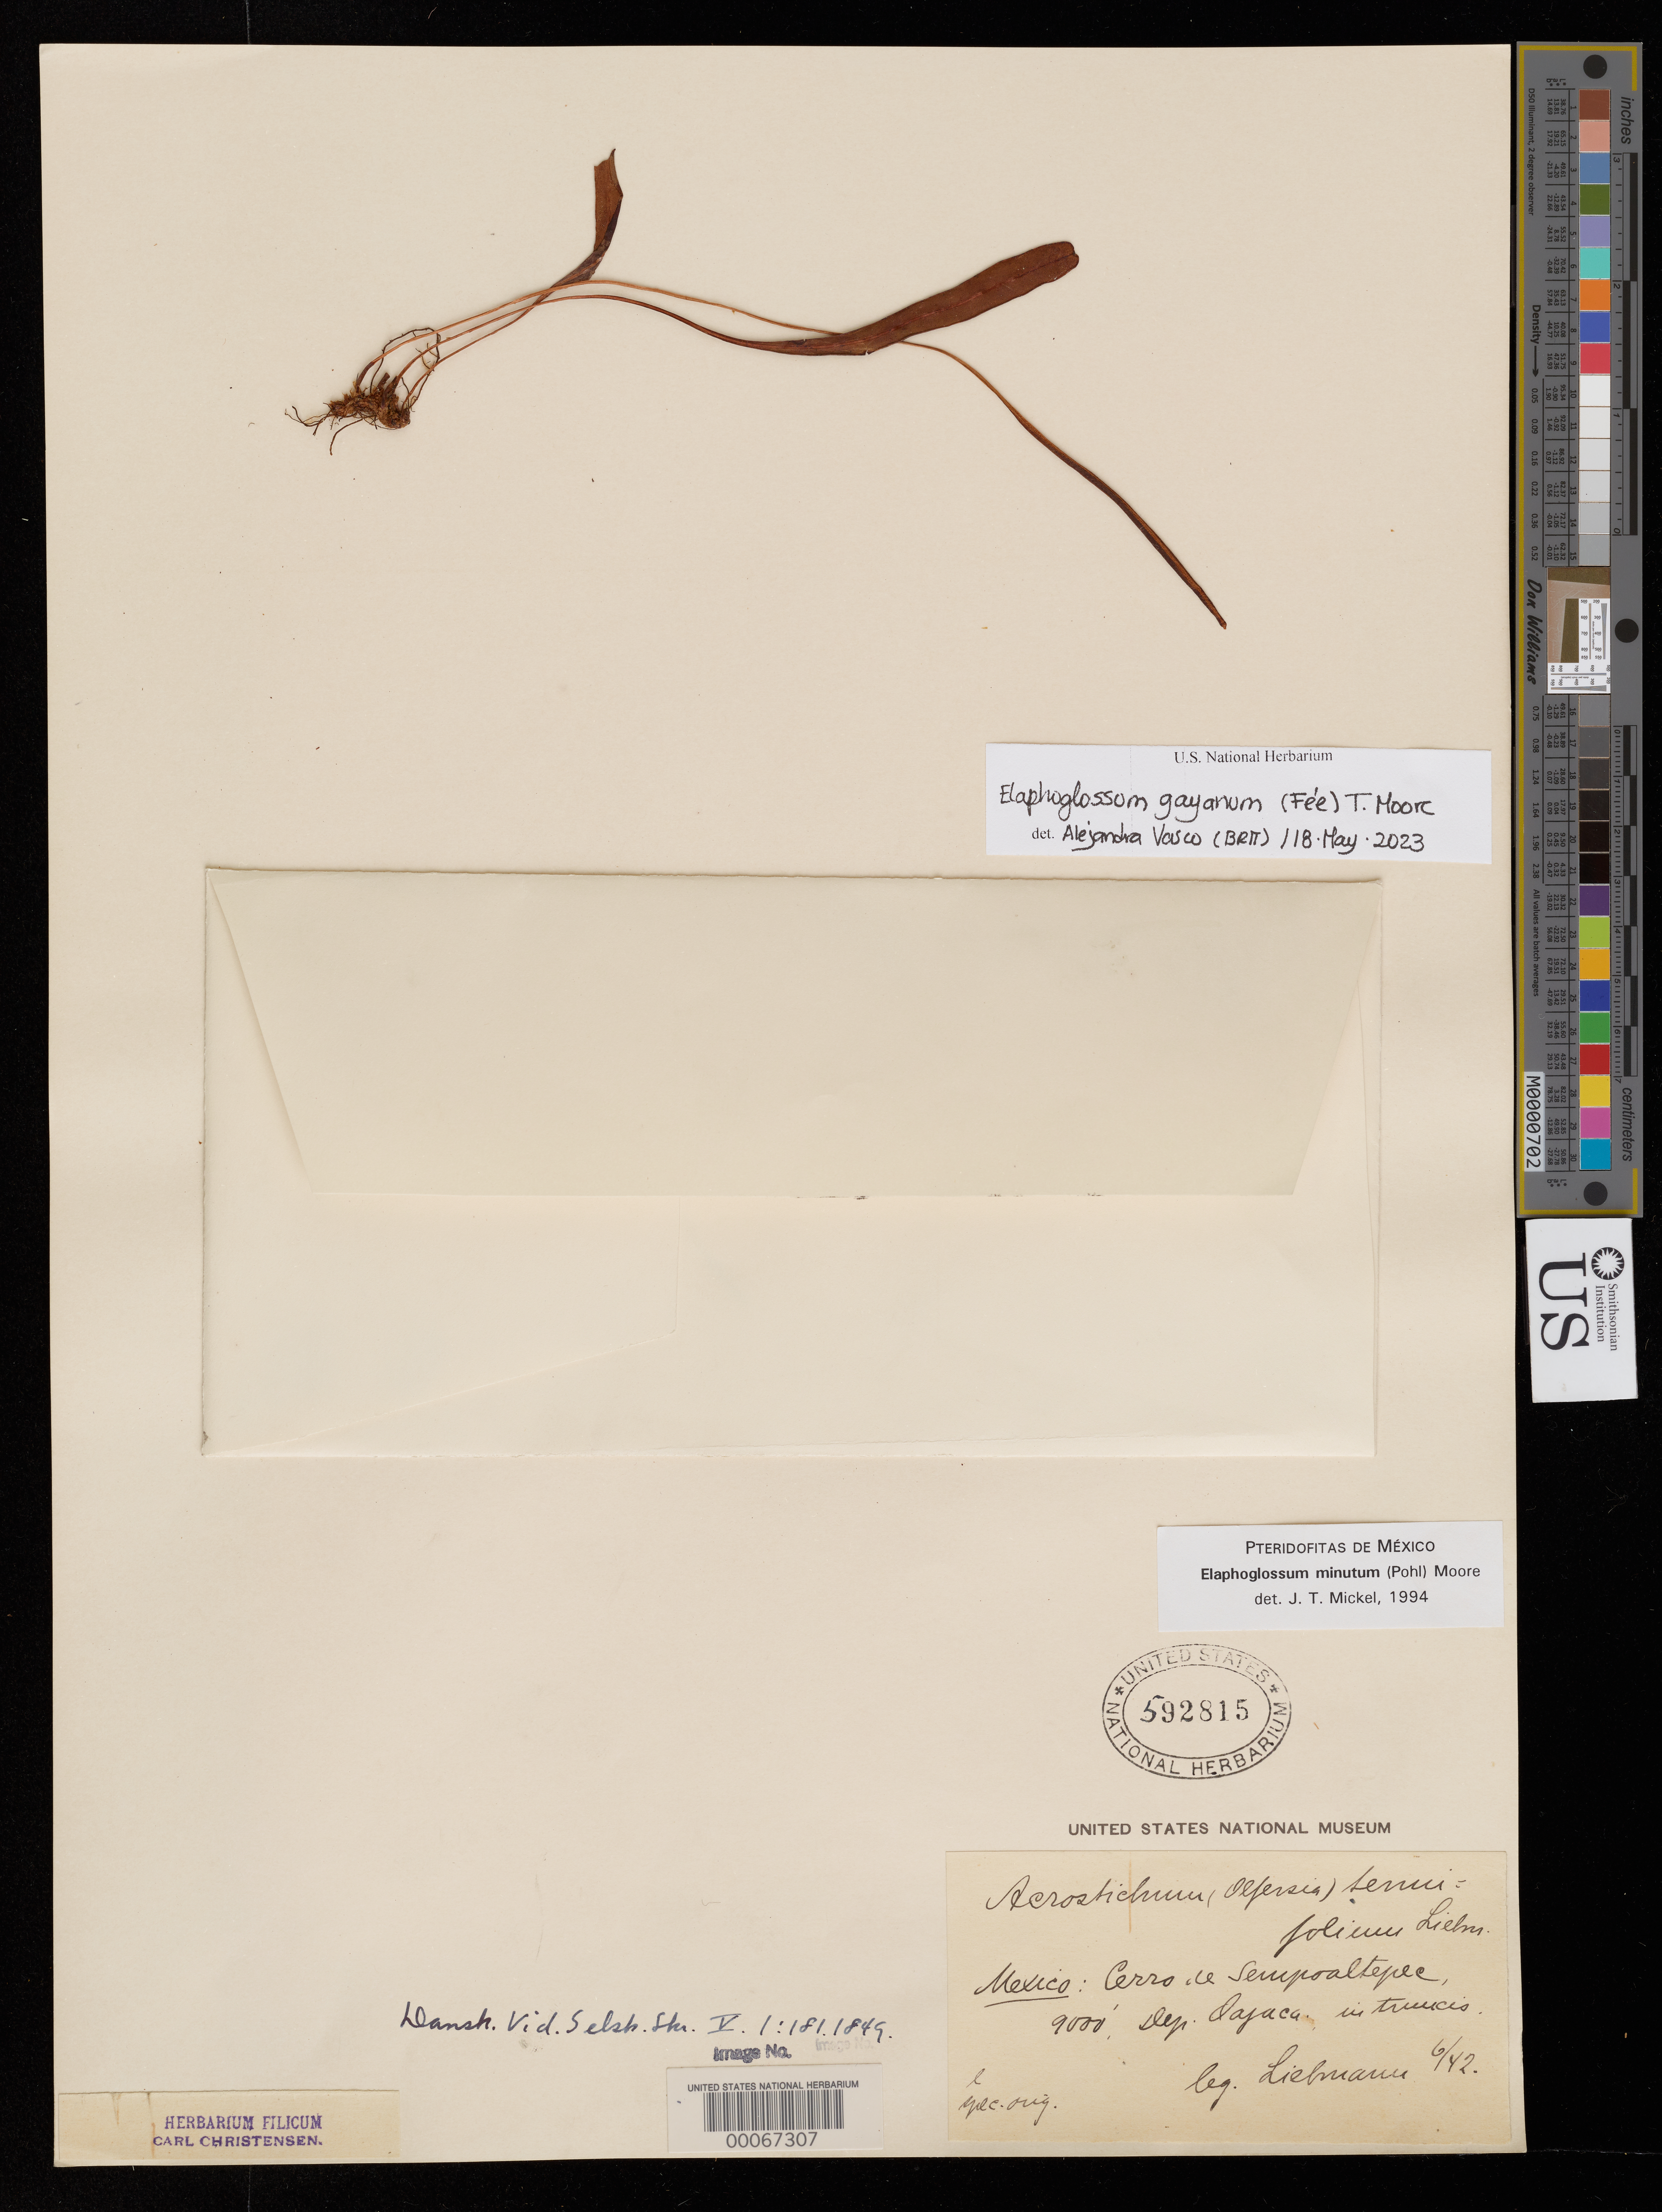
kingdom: Plantae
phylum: Tracheophyta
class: Polypodiopsida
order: Polypodiales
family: Pteridaceae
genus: Acrostichum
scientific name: Acrostichum tenuifolium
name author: Liebm.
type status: Type Fragment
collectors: F. M. Liebmann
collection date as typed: Jun 1842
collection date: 1842-06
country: Mexico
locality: E of Monserrat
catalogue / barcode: US 592815